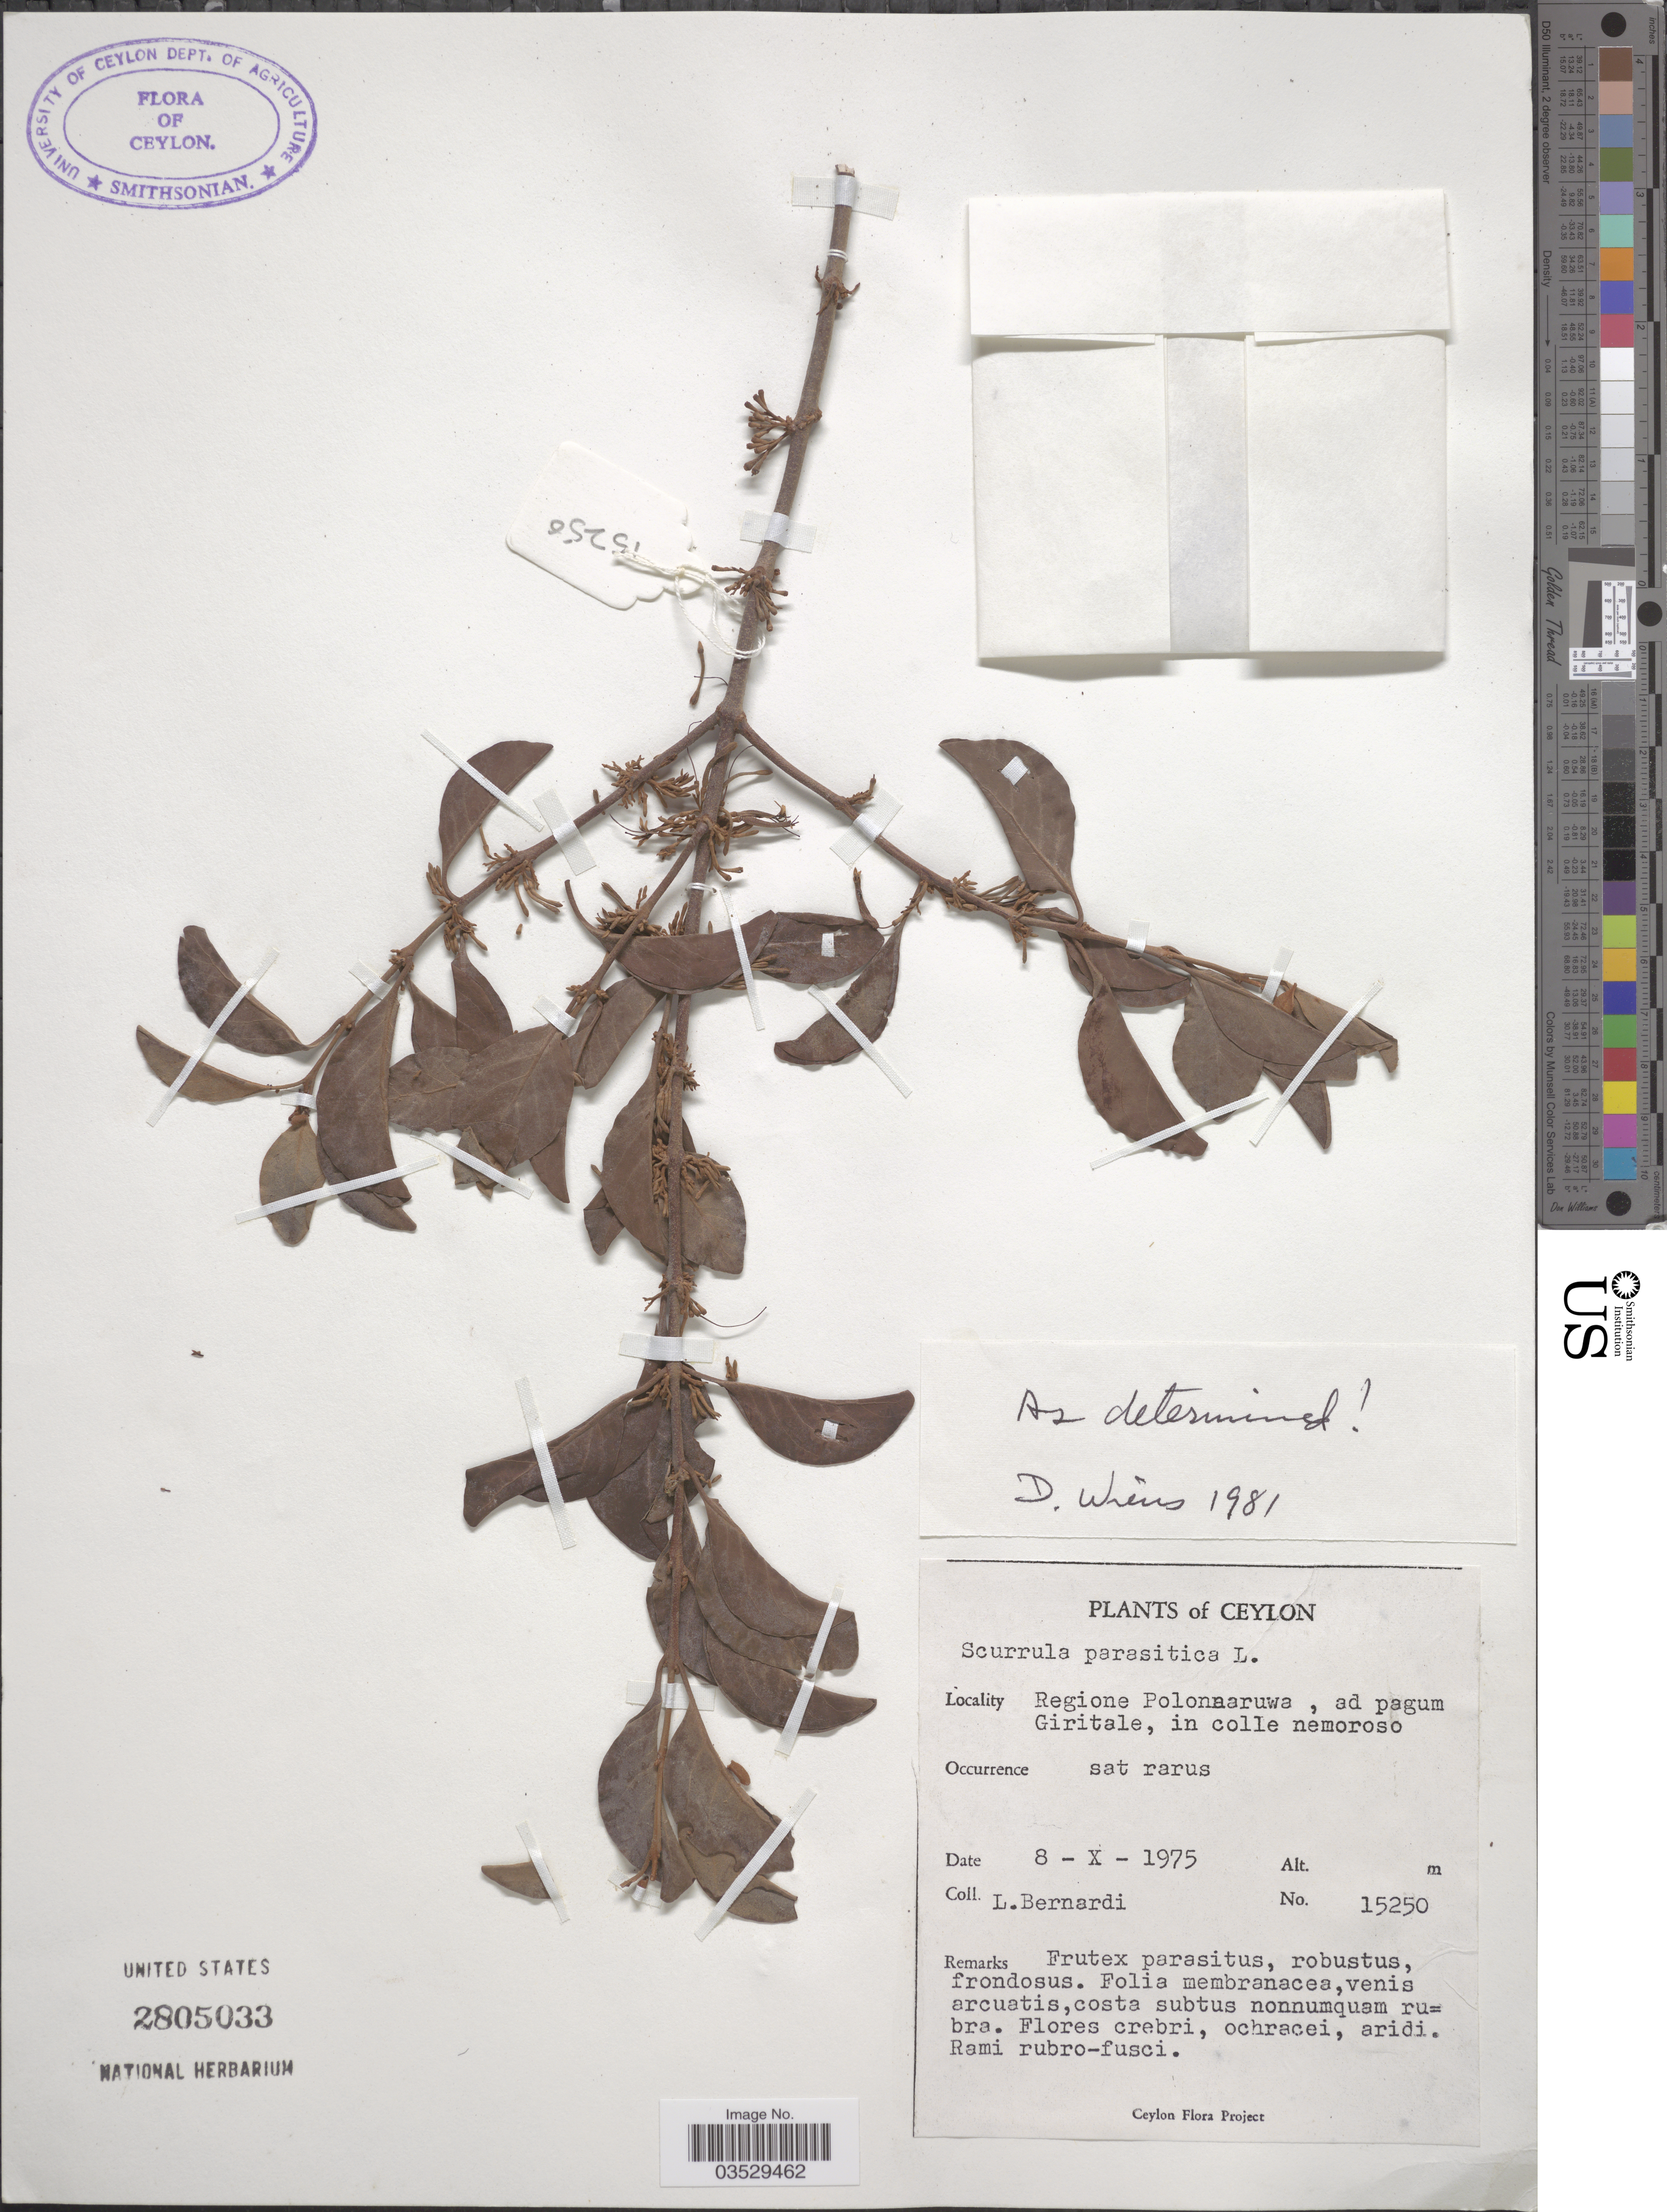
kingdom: Plantae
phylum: Tracheophyta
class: Magnoliopsida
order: Santalales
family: Loranthaceae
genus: Scurrula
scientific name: Scurrula parasitica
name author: L.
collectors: L. Bernardi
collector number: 15250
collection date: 1975-10-08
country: Sri Lanka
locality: Ceylon. Regione Polonnaruwa, ad pagum Giritale, in colle nemoroso.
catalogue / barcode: US 2805033